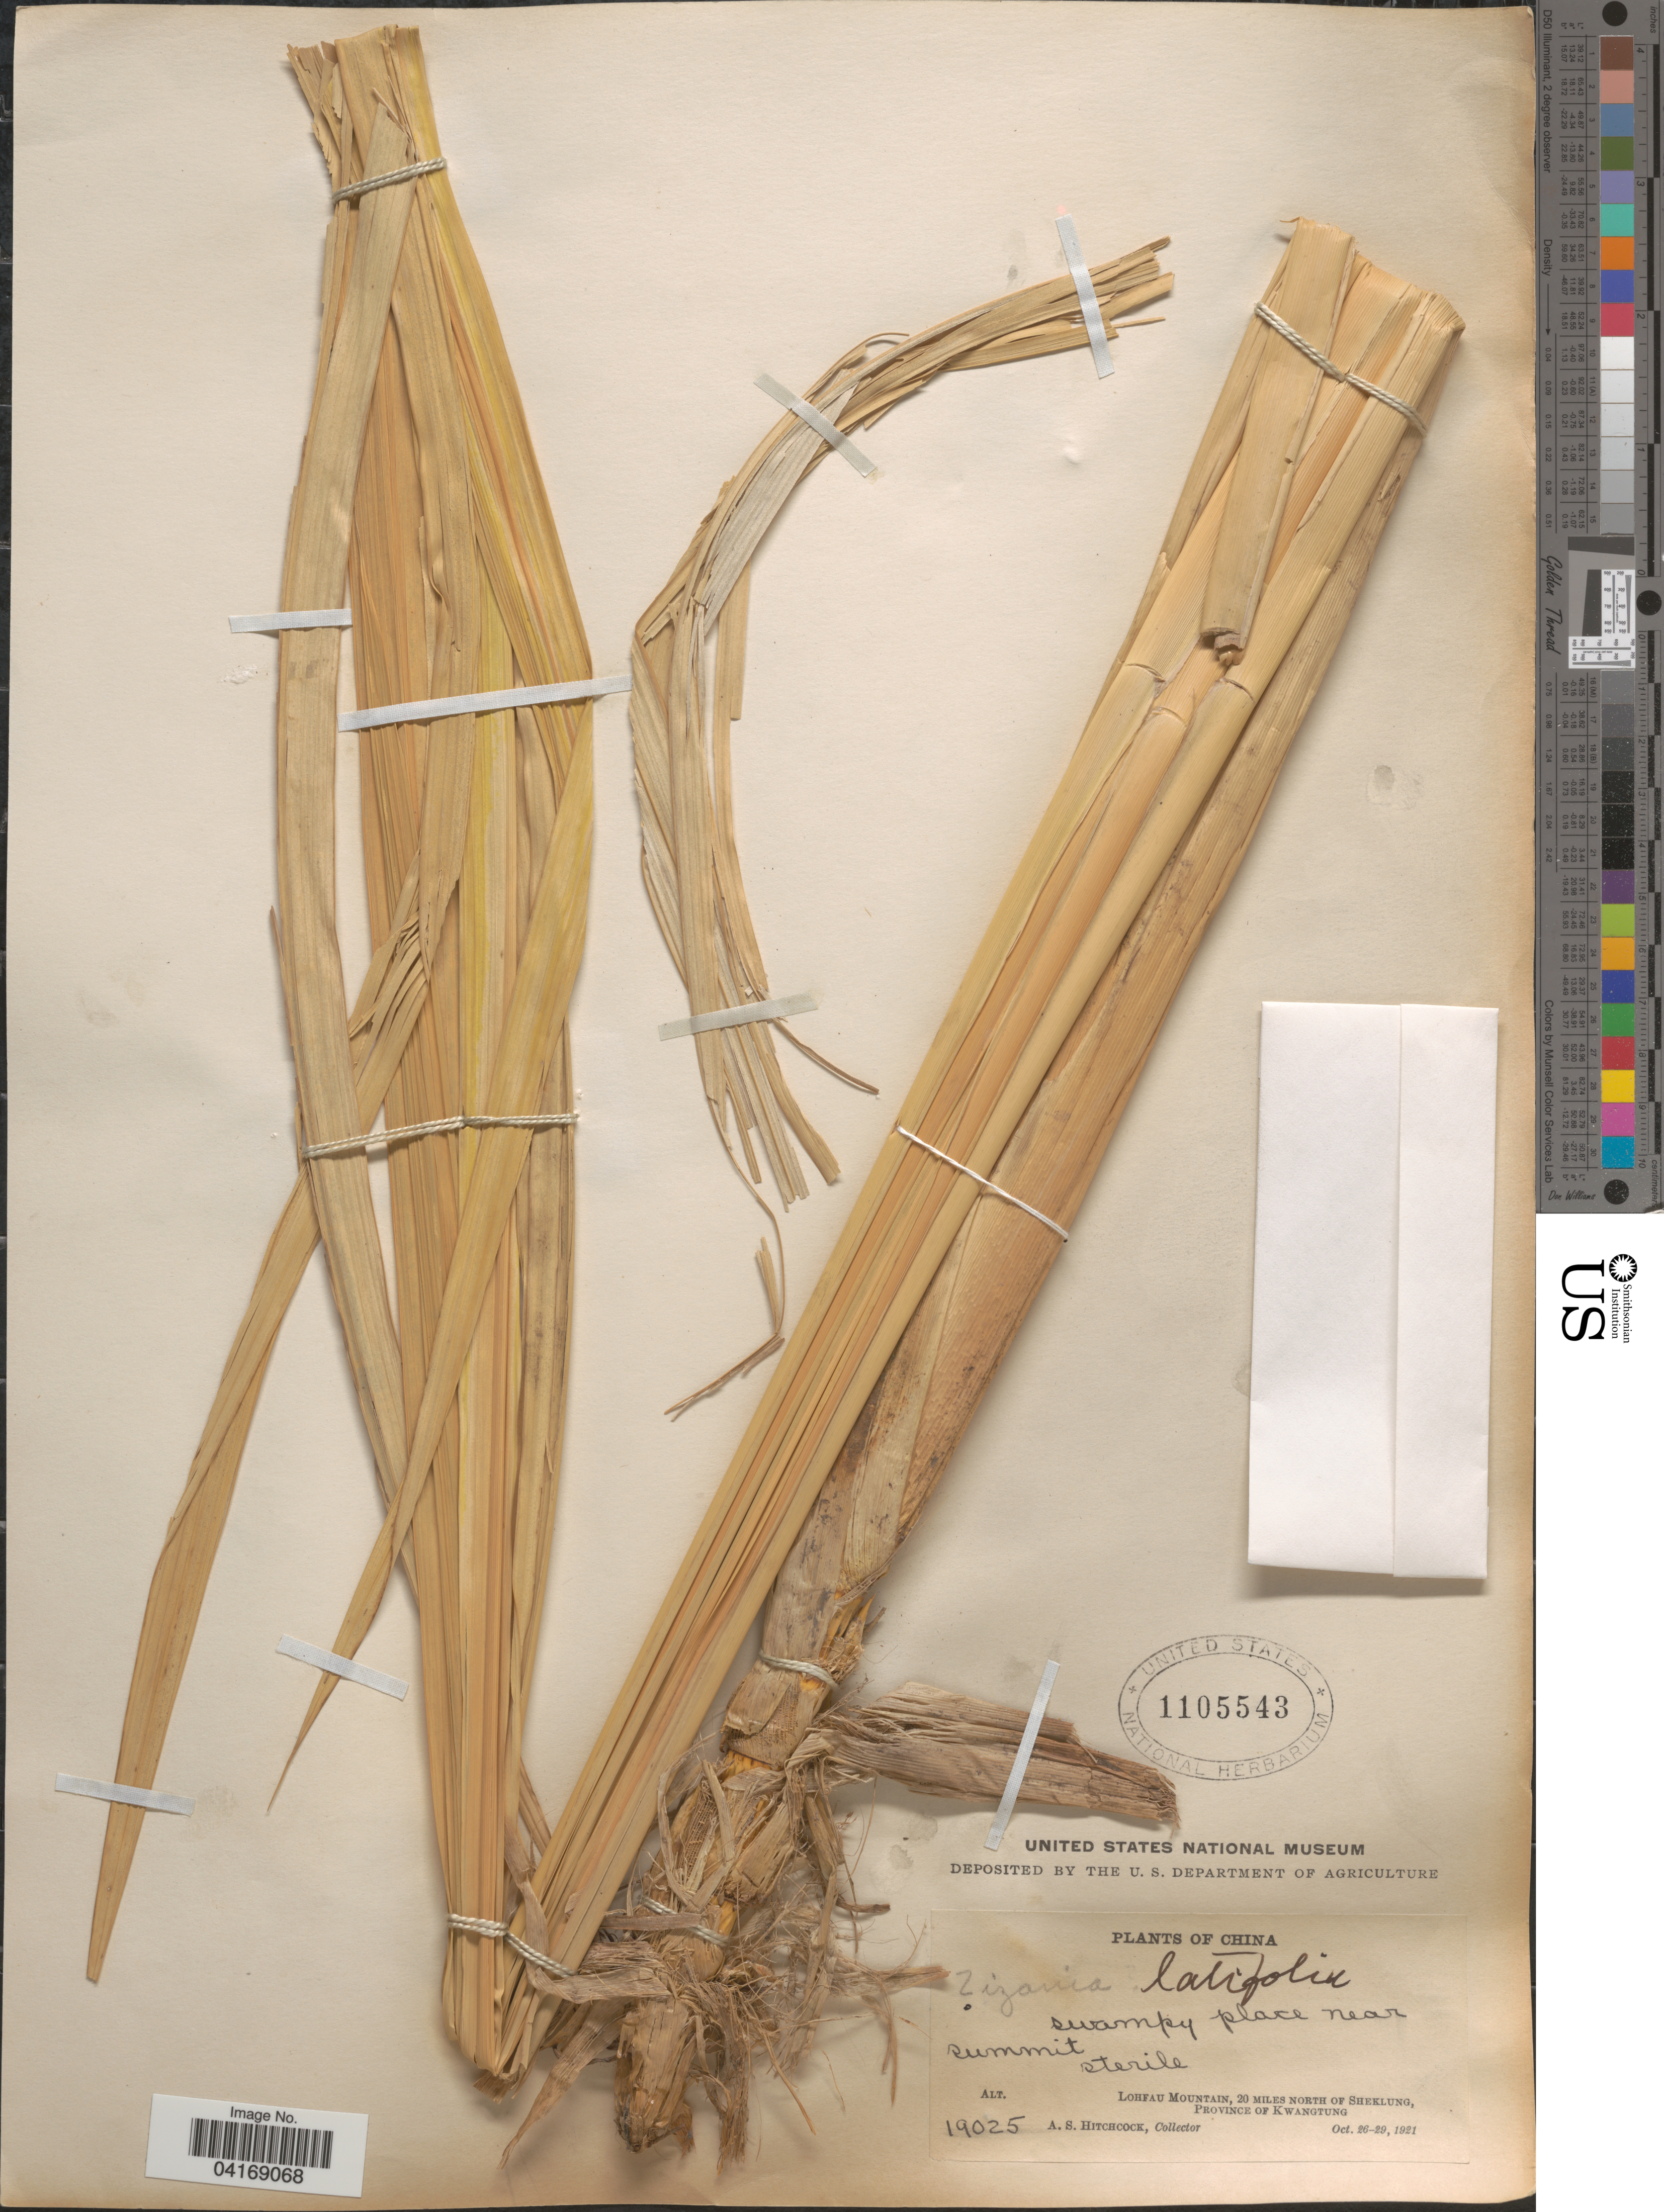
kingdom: Plantae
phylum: Tracheophyta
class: Liliopsida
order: Poales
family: Poaceae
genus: Zizania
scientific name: Zizania latifolia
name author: (Griseb.) Stapf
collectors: A. S. Hitchcock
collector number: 19025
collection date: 1921-10-26/1921-10-29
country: China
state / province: Guangdong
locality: Swampy place near summit. Lohfau Mountain, 20 miles north of Sheklung, Province of Kwangtung.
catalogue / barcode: US 1105543